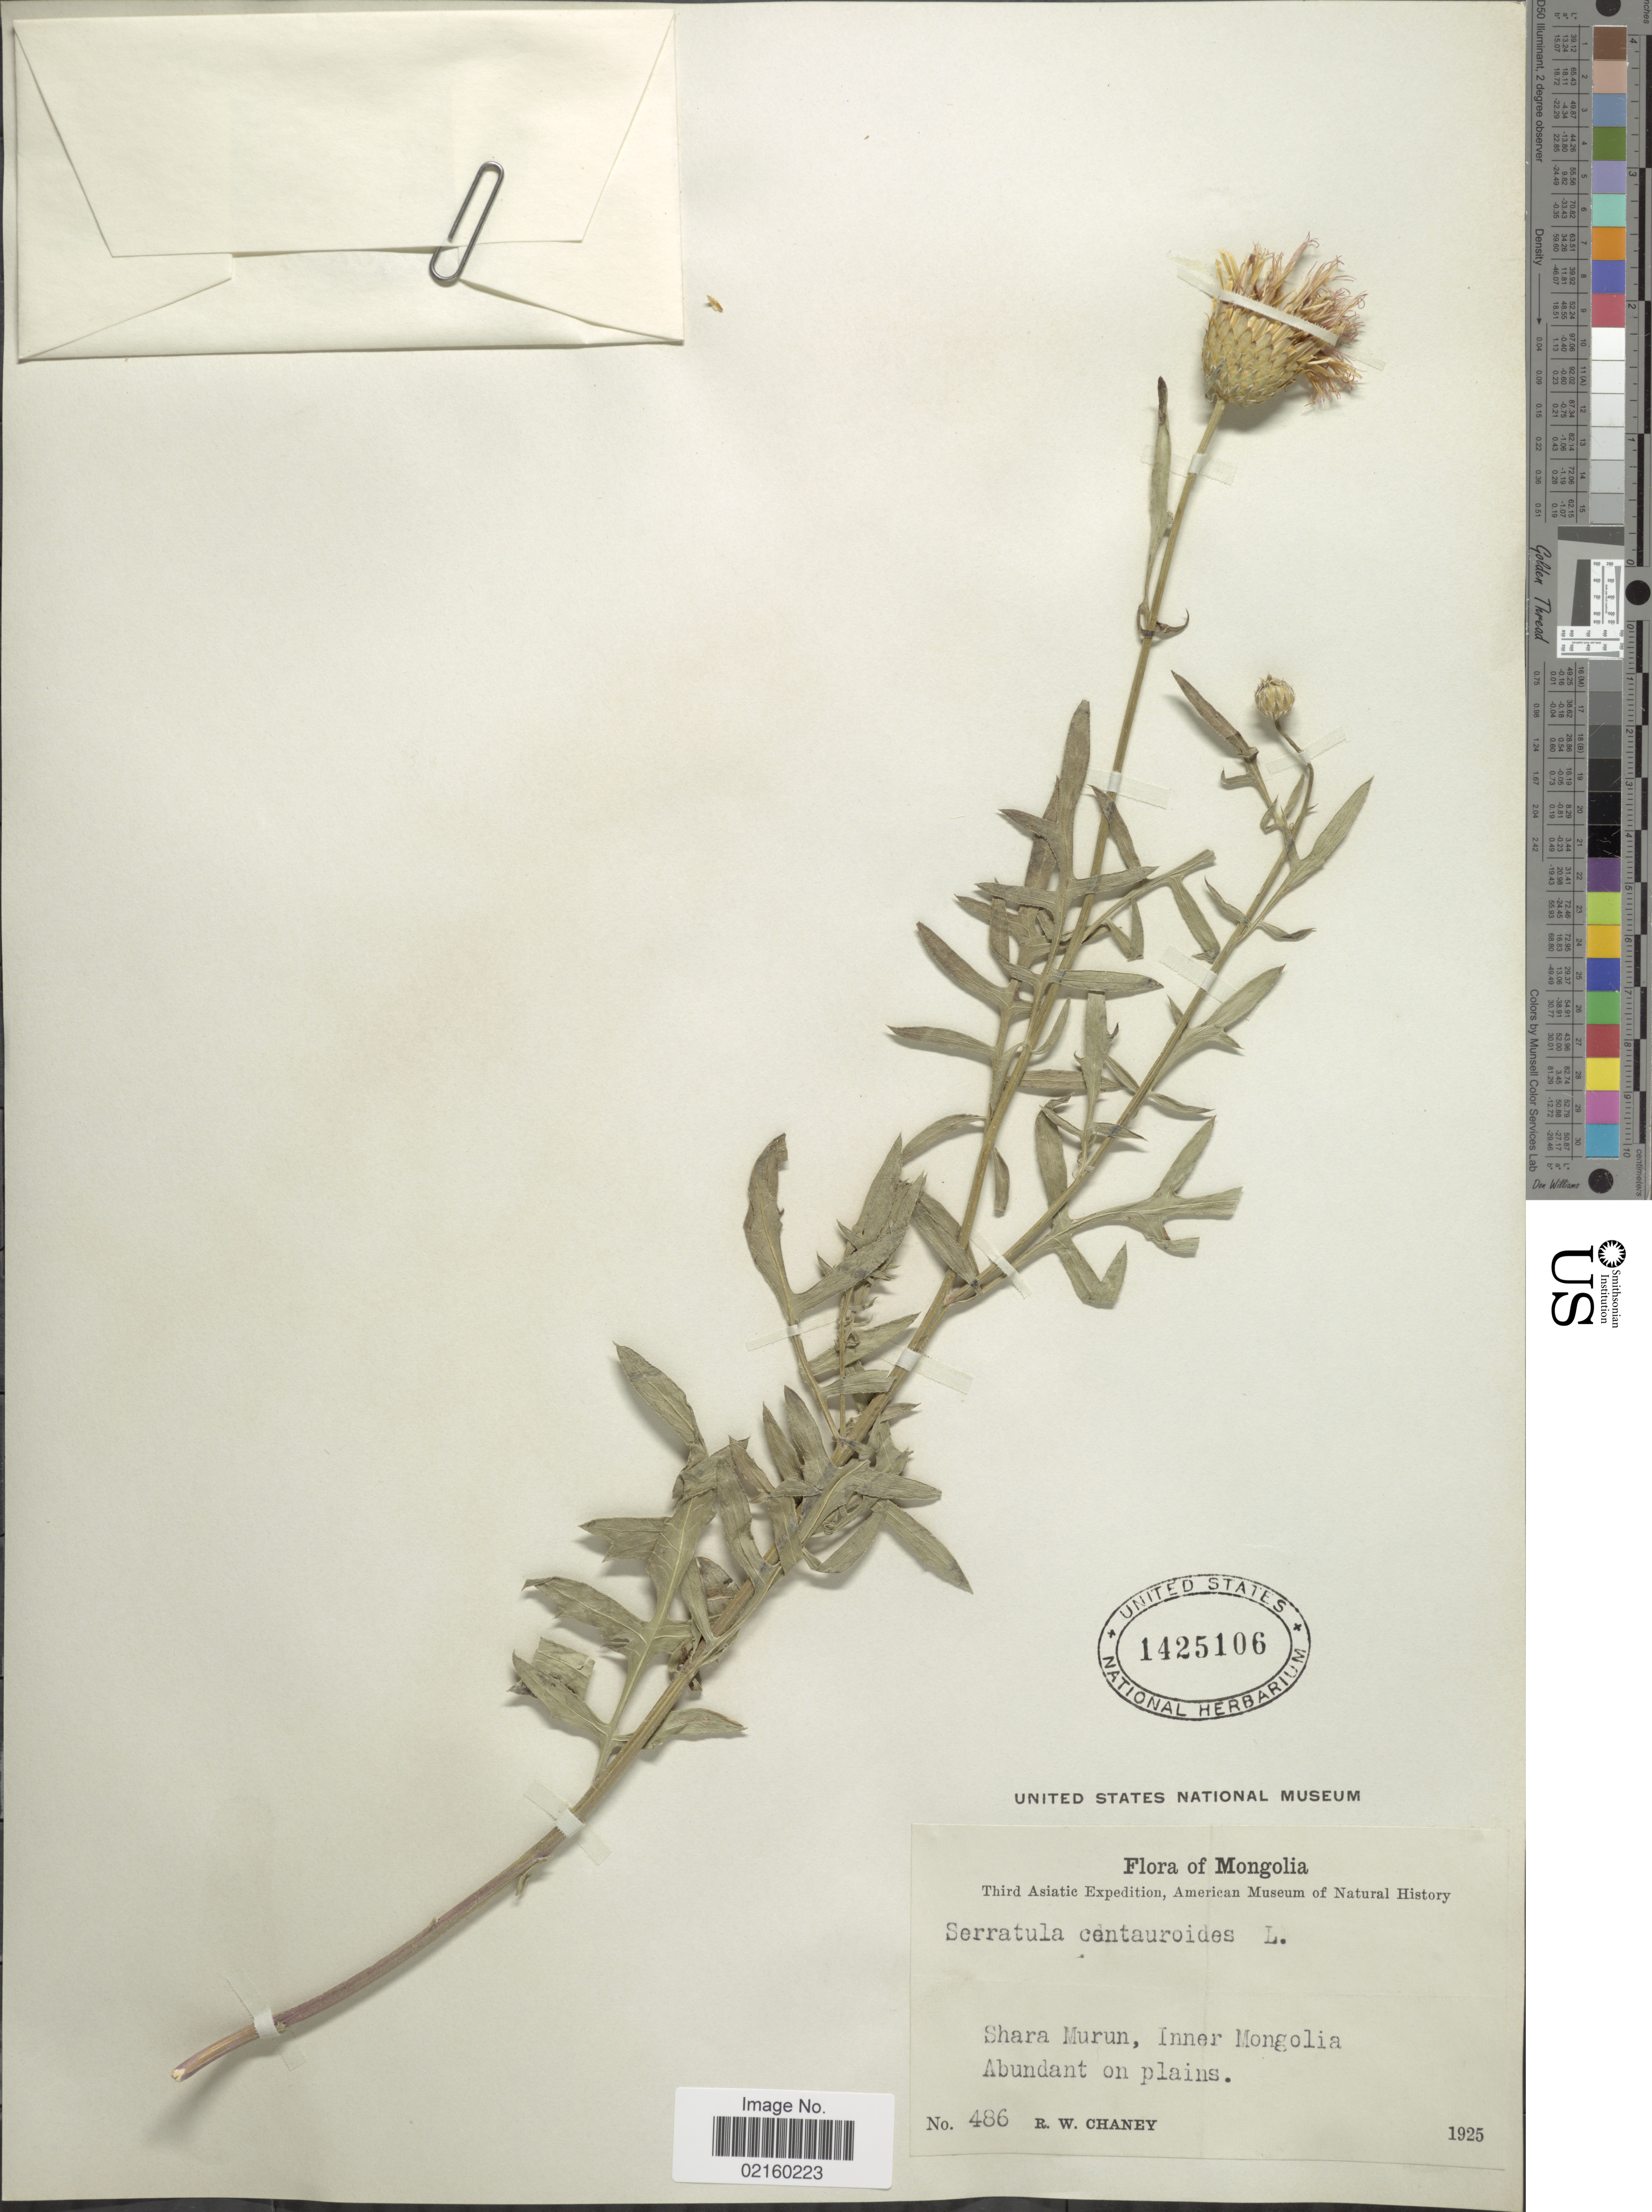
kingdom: Plantae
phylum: Tracheophyta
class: Magnoliopsida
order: Asterales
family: Asteraceae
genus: Serratula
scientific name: Serratula centauroides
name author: L.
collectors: R. Chaney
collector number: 486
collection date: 1925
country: China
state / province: Nei Monggol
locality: Shara Murun, Inner Mongolia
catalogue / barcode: US 1425106